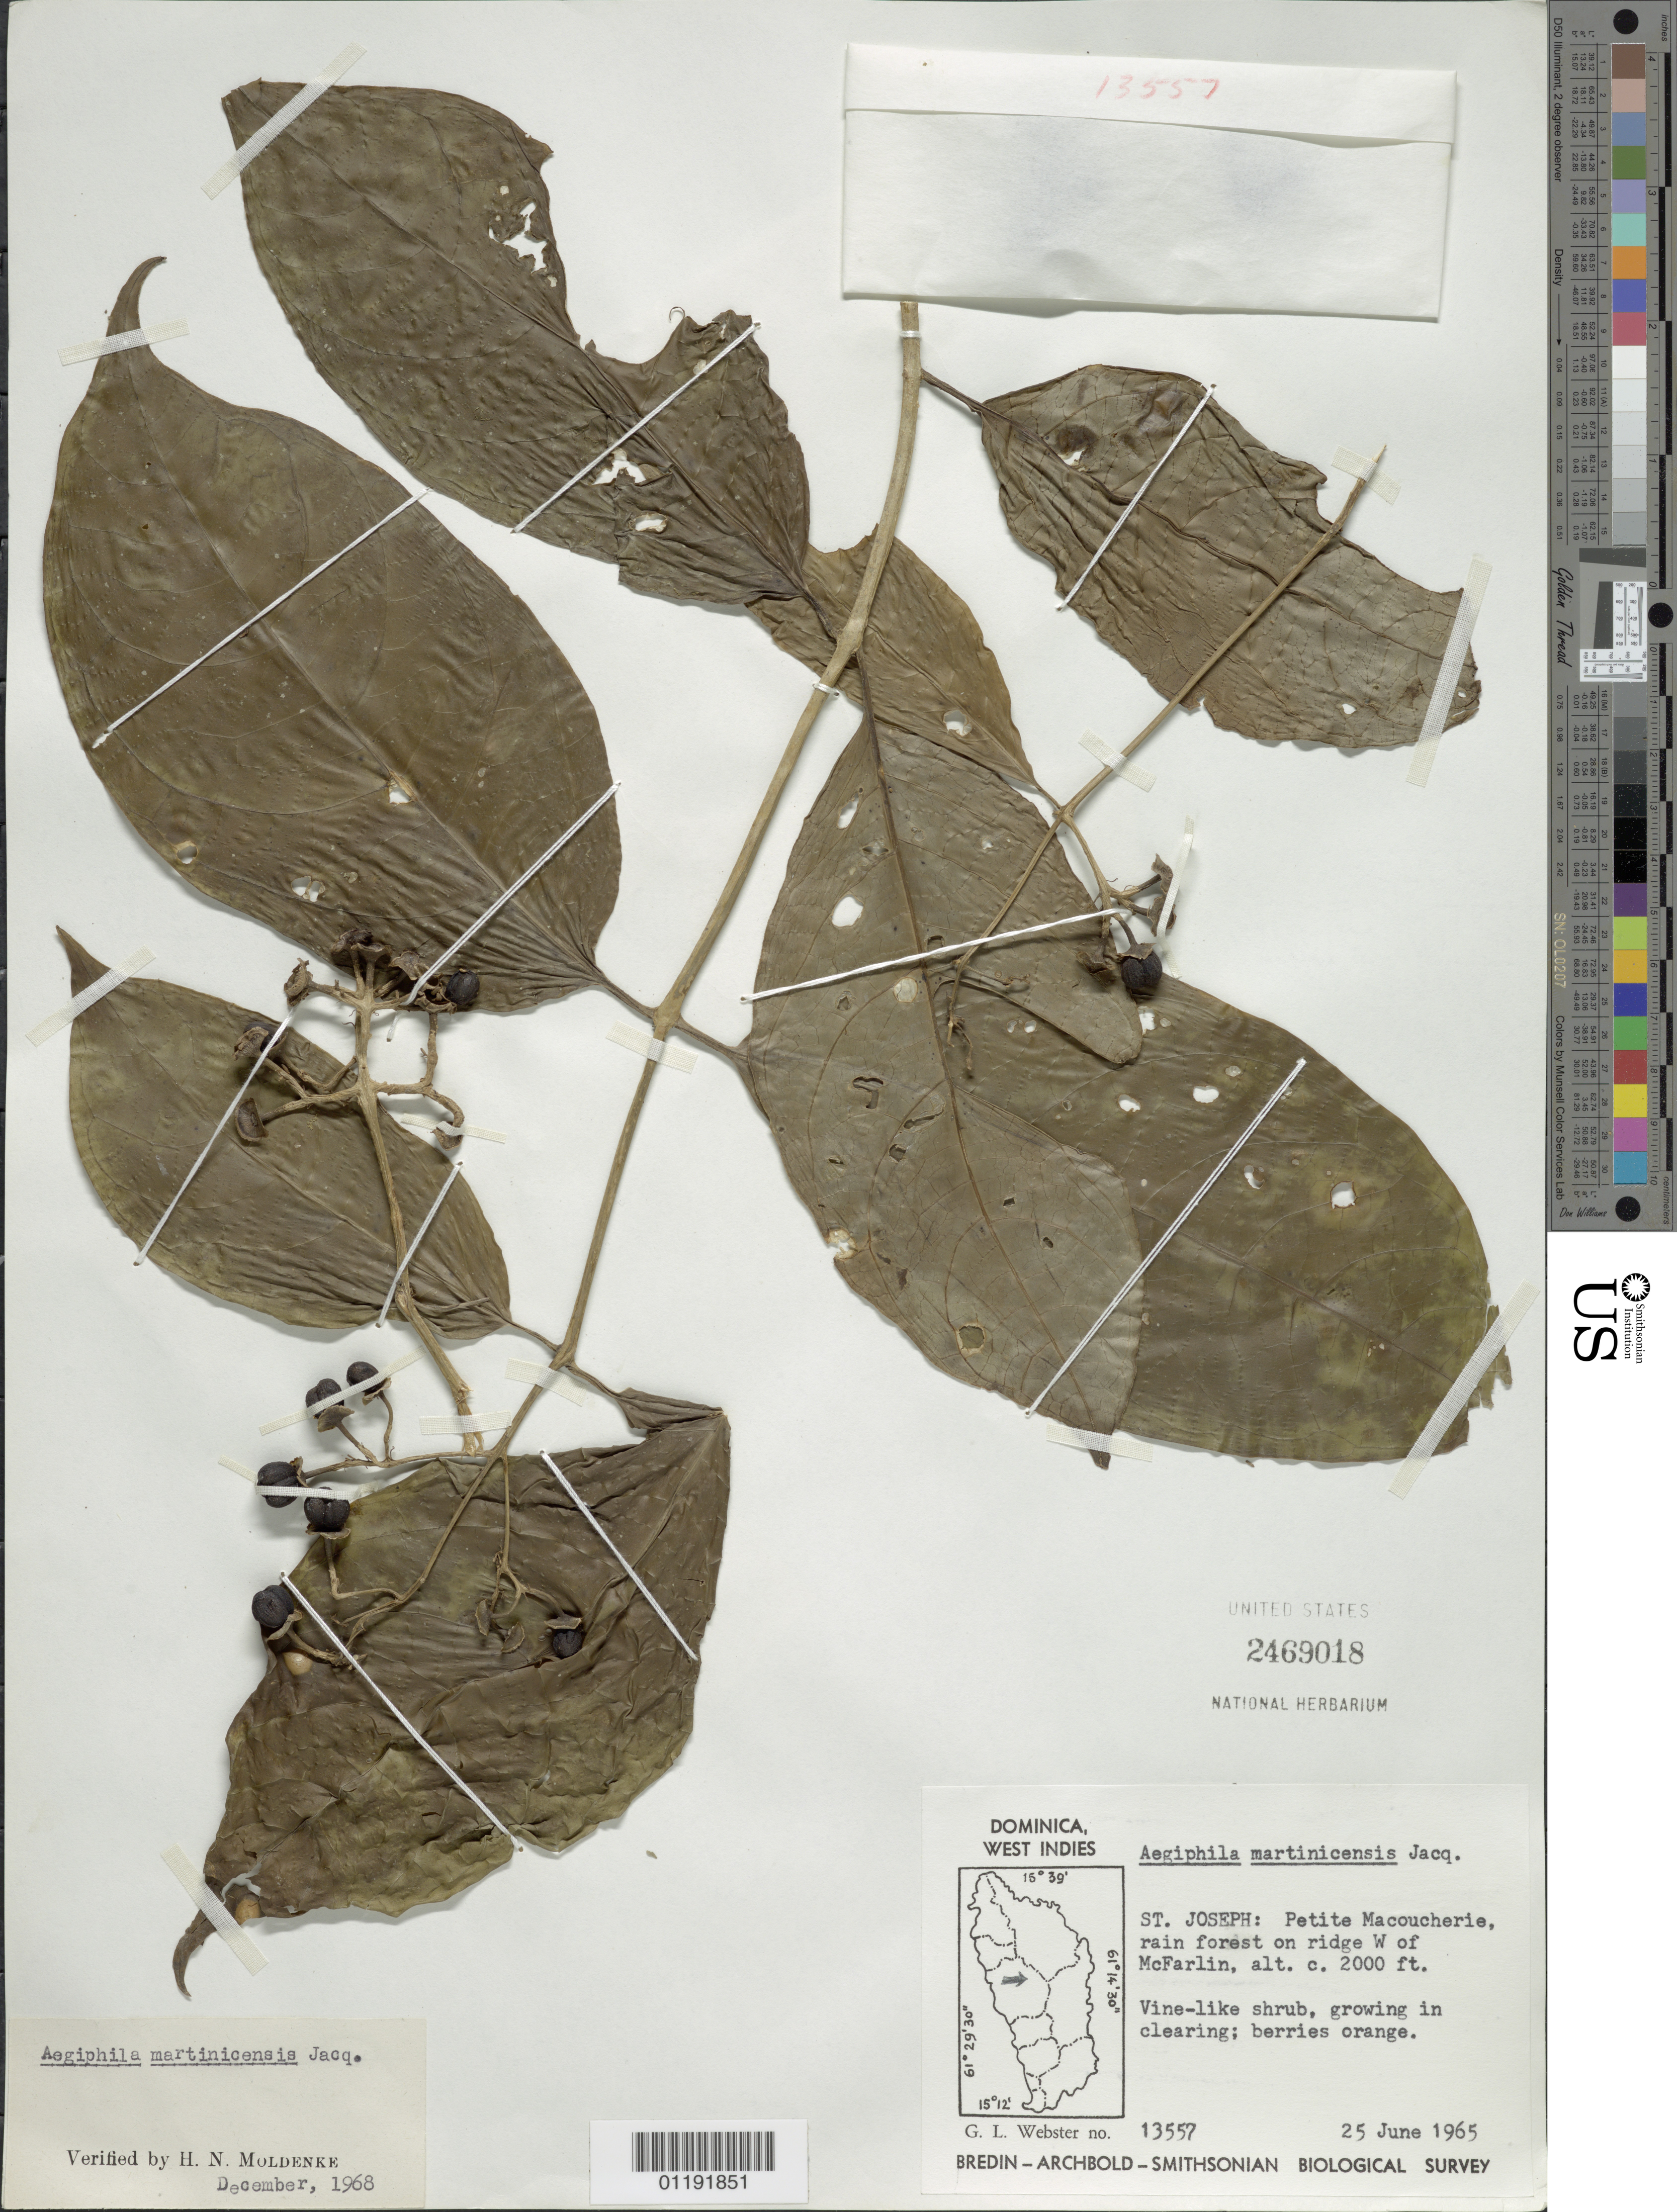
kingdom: Plantae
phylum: Tracheophyta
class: Magnoliopsida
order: Lamiales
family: Lamiaceae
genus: Aegiphila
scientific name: Aegiphila martinicensis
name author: Jacq.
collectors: G. L. Webster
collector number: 13557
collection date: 1965-06-25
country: Dominica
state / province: St. Joseph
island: Dominica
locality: Petite Macoucherie, W of McFarlin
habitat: Rain forest on ridge, clearing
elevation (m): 610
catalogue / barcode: US 2469018